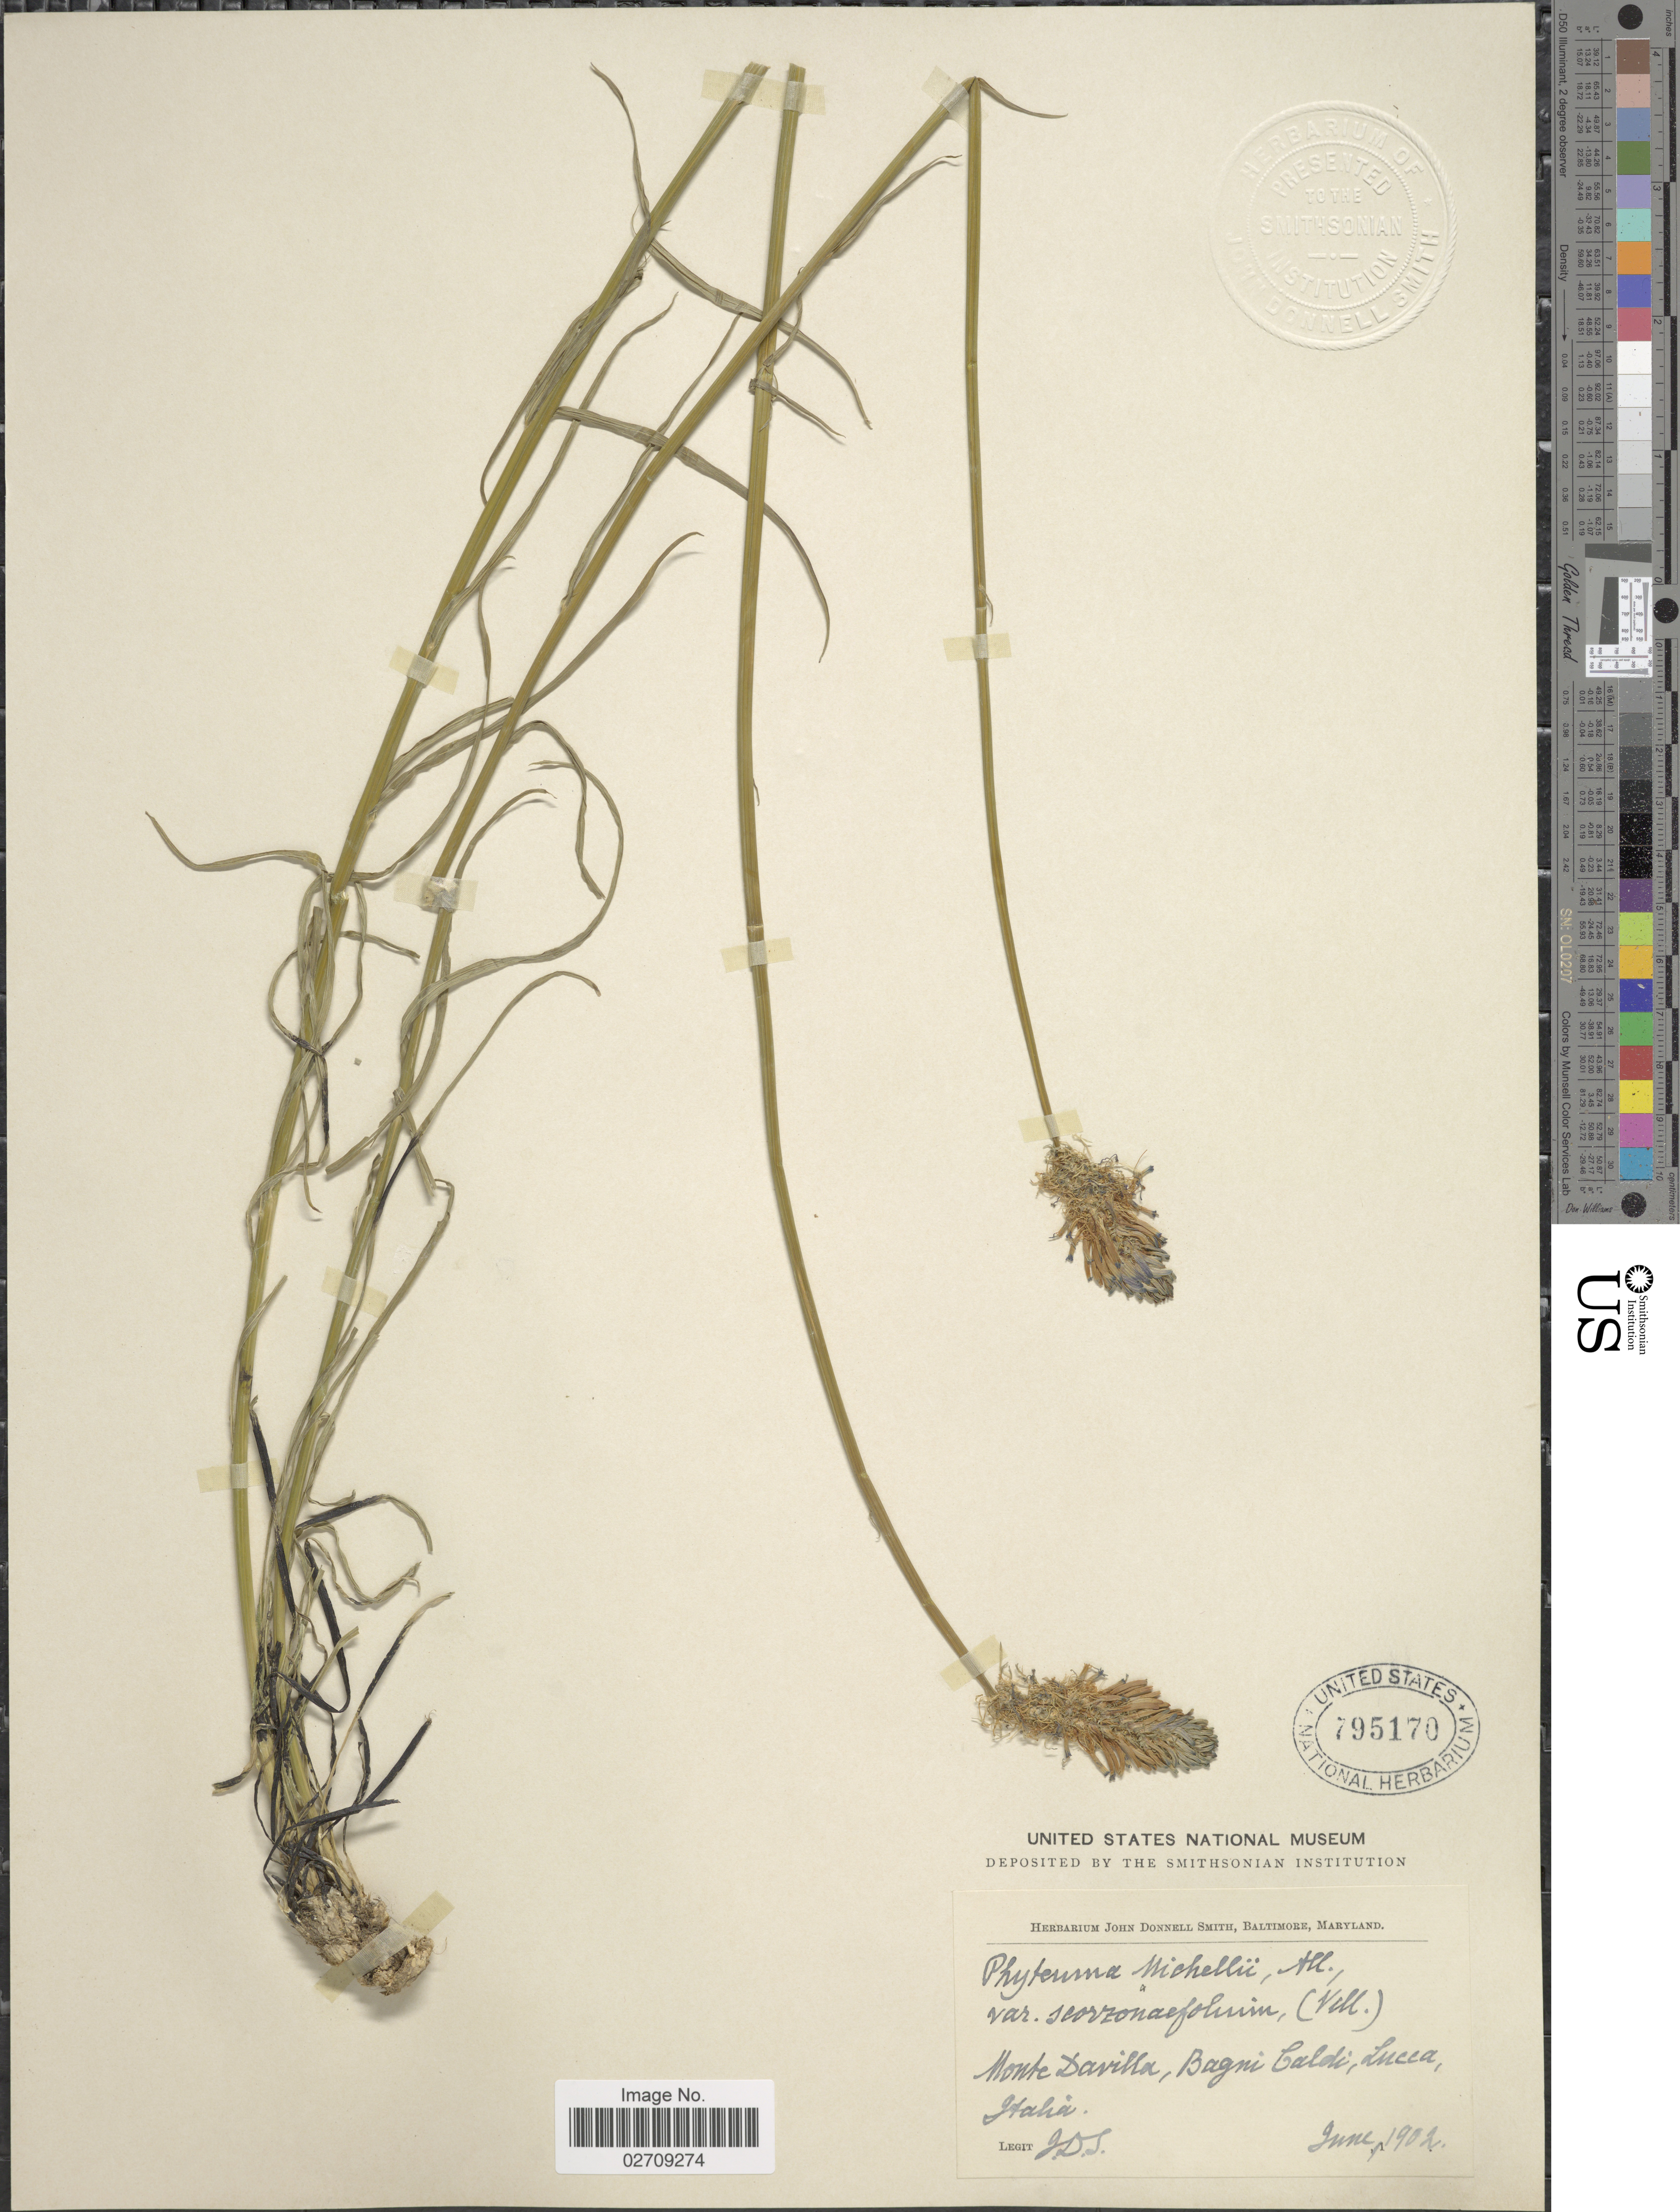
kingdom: Plantae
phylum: Tracheophyta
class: Magnoliopsida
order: Asterales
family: Campanulaceae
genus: Phyteuma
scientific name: Phyteuma michelii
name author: All.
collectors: J. Donnell Smith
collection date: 1902-06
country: Italy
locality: Monte Davilla, Bagni Caldi, Lucca, Italia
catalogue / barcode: US 795170